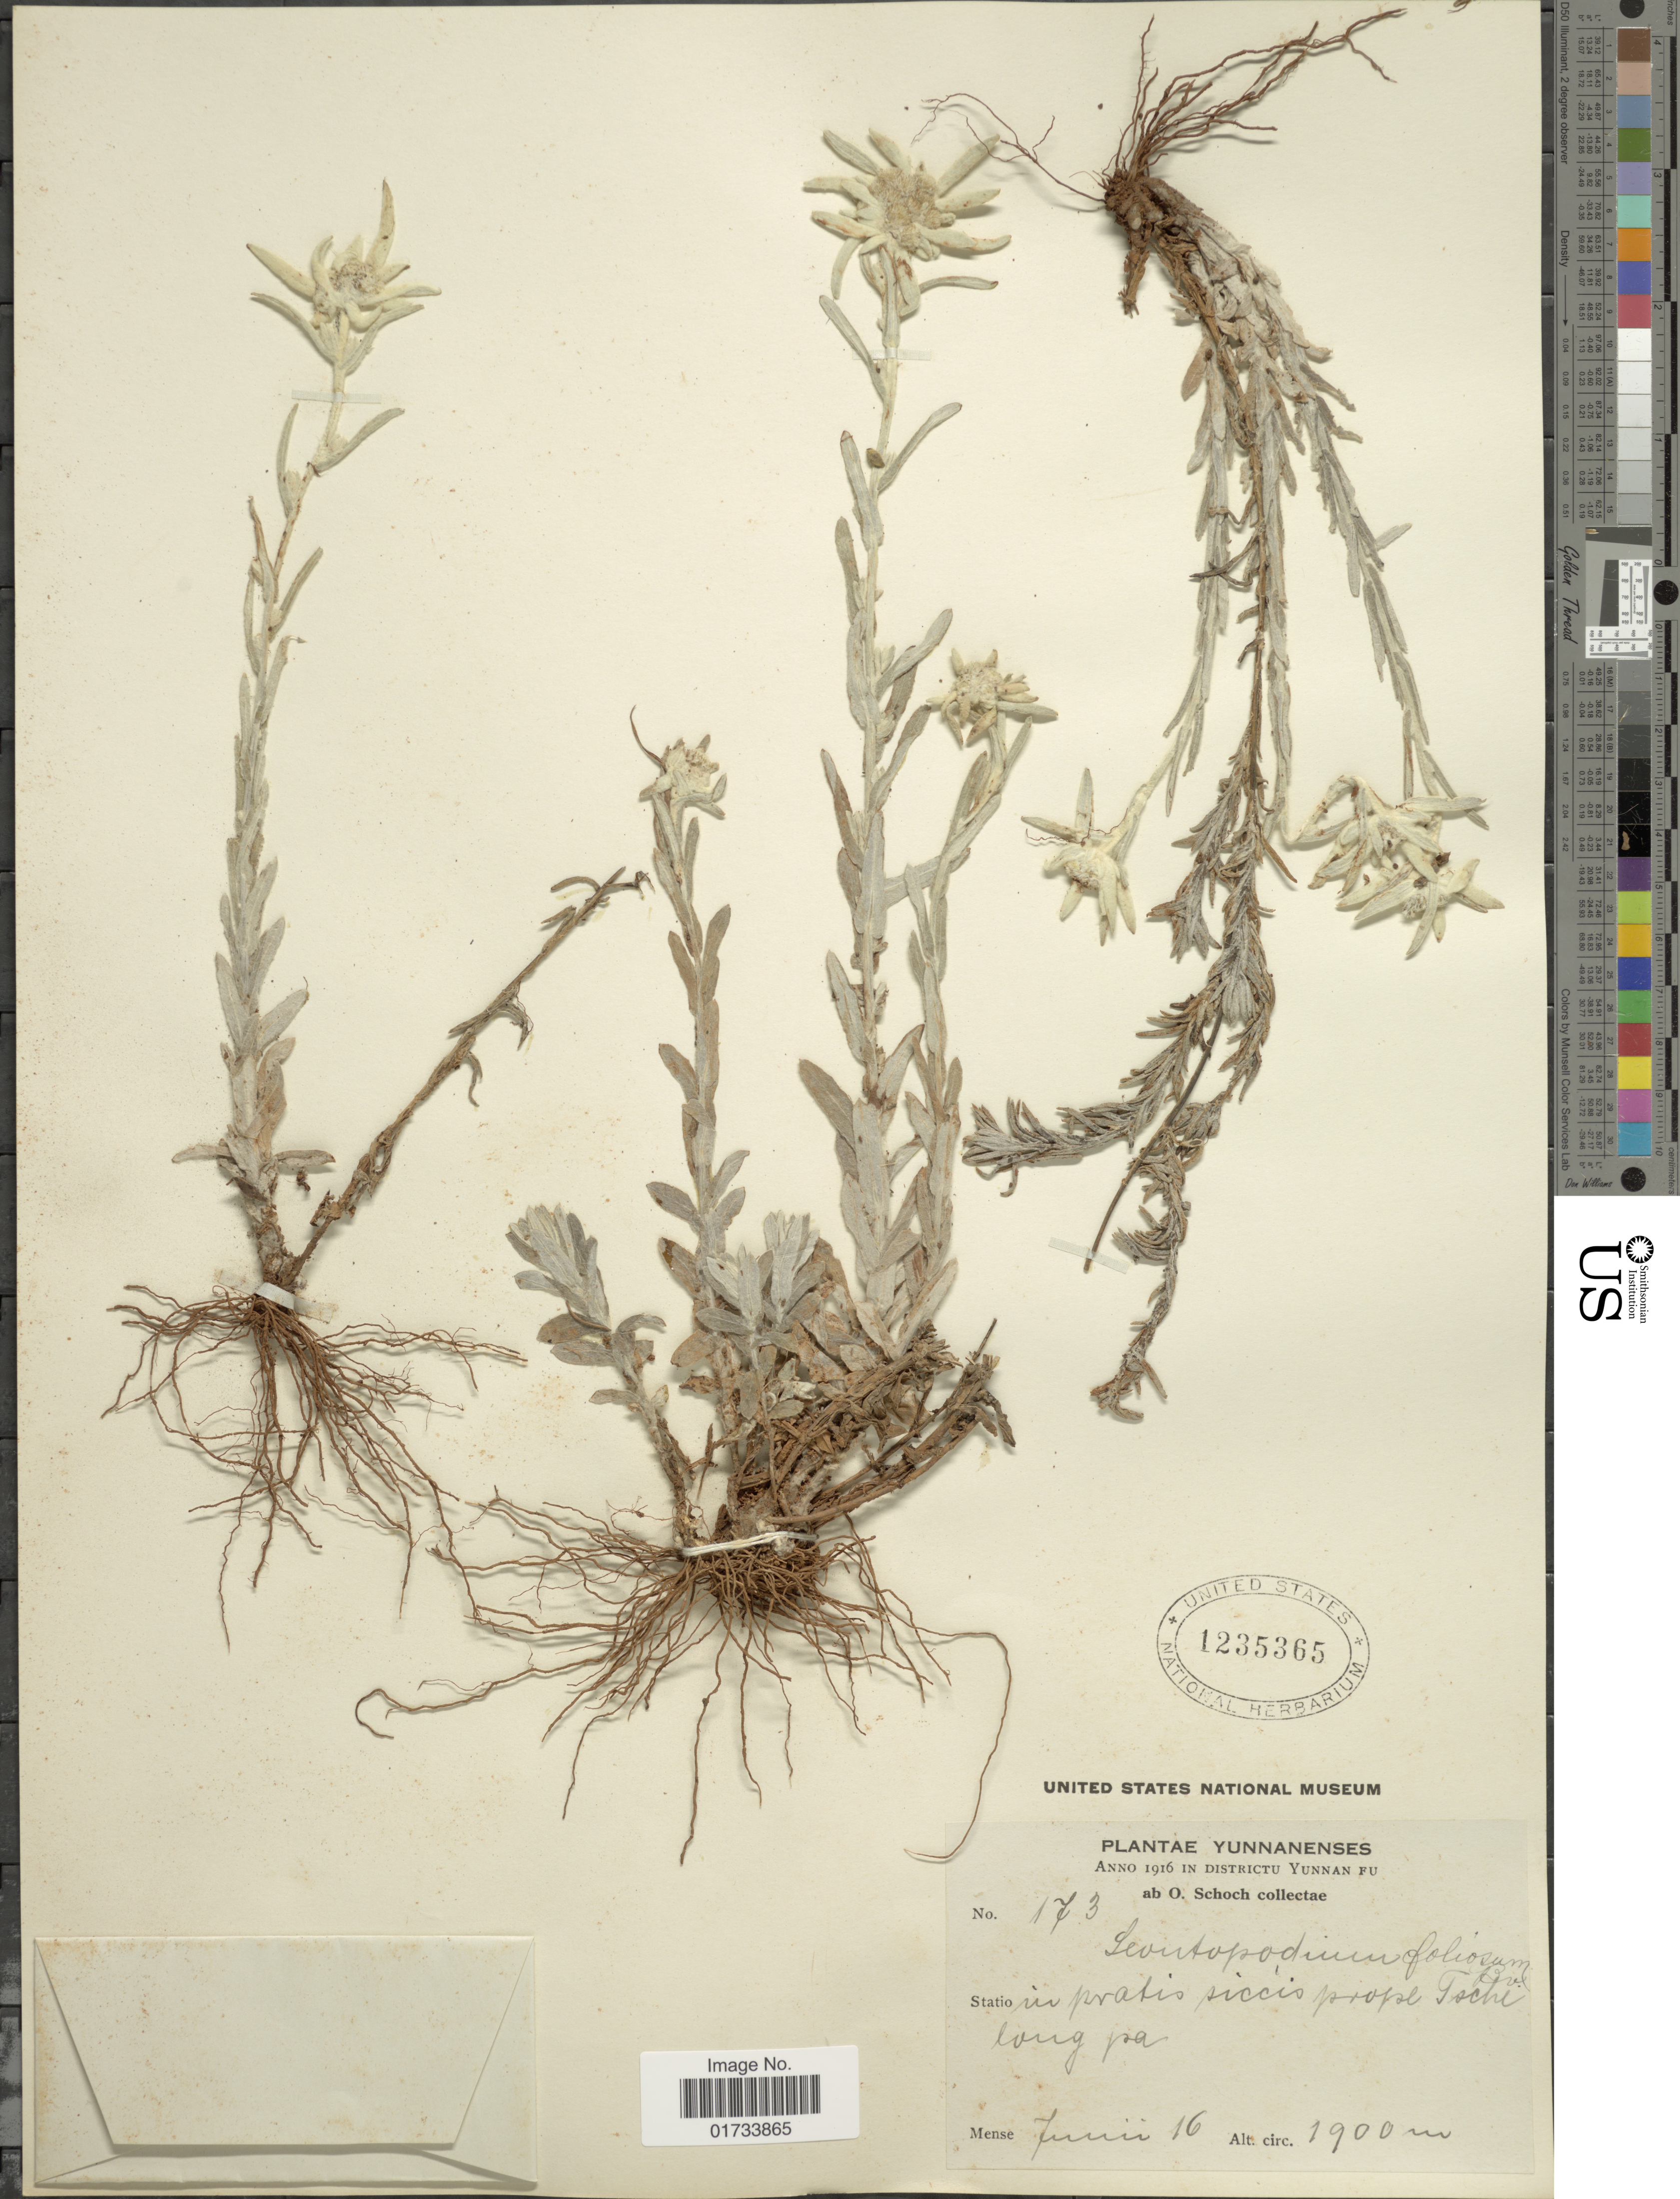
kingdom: Plantae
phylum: Tracheophyta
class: Magnoliopsida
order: Asterales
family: Asteraceae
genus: Leontopodium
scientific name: Leontopodium foliosum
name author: (Franch.) Beauverd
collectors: O. Schoch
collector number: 173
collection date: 1916-06-16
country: China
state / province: Yunnan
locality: In pratis siccis prope Toche long pa [interpreted]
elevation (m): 1900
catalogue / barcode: US 1235365